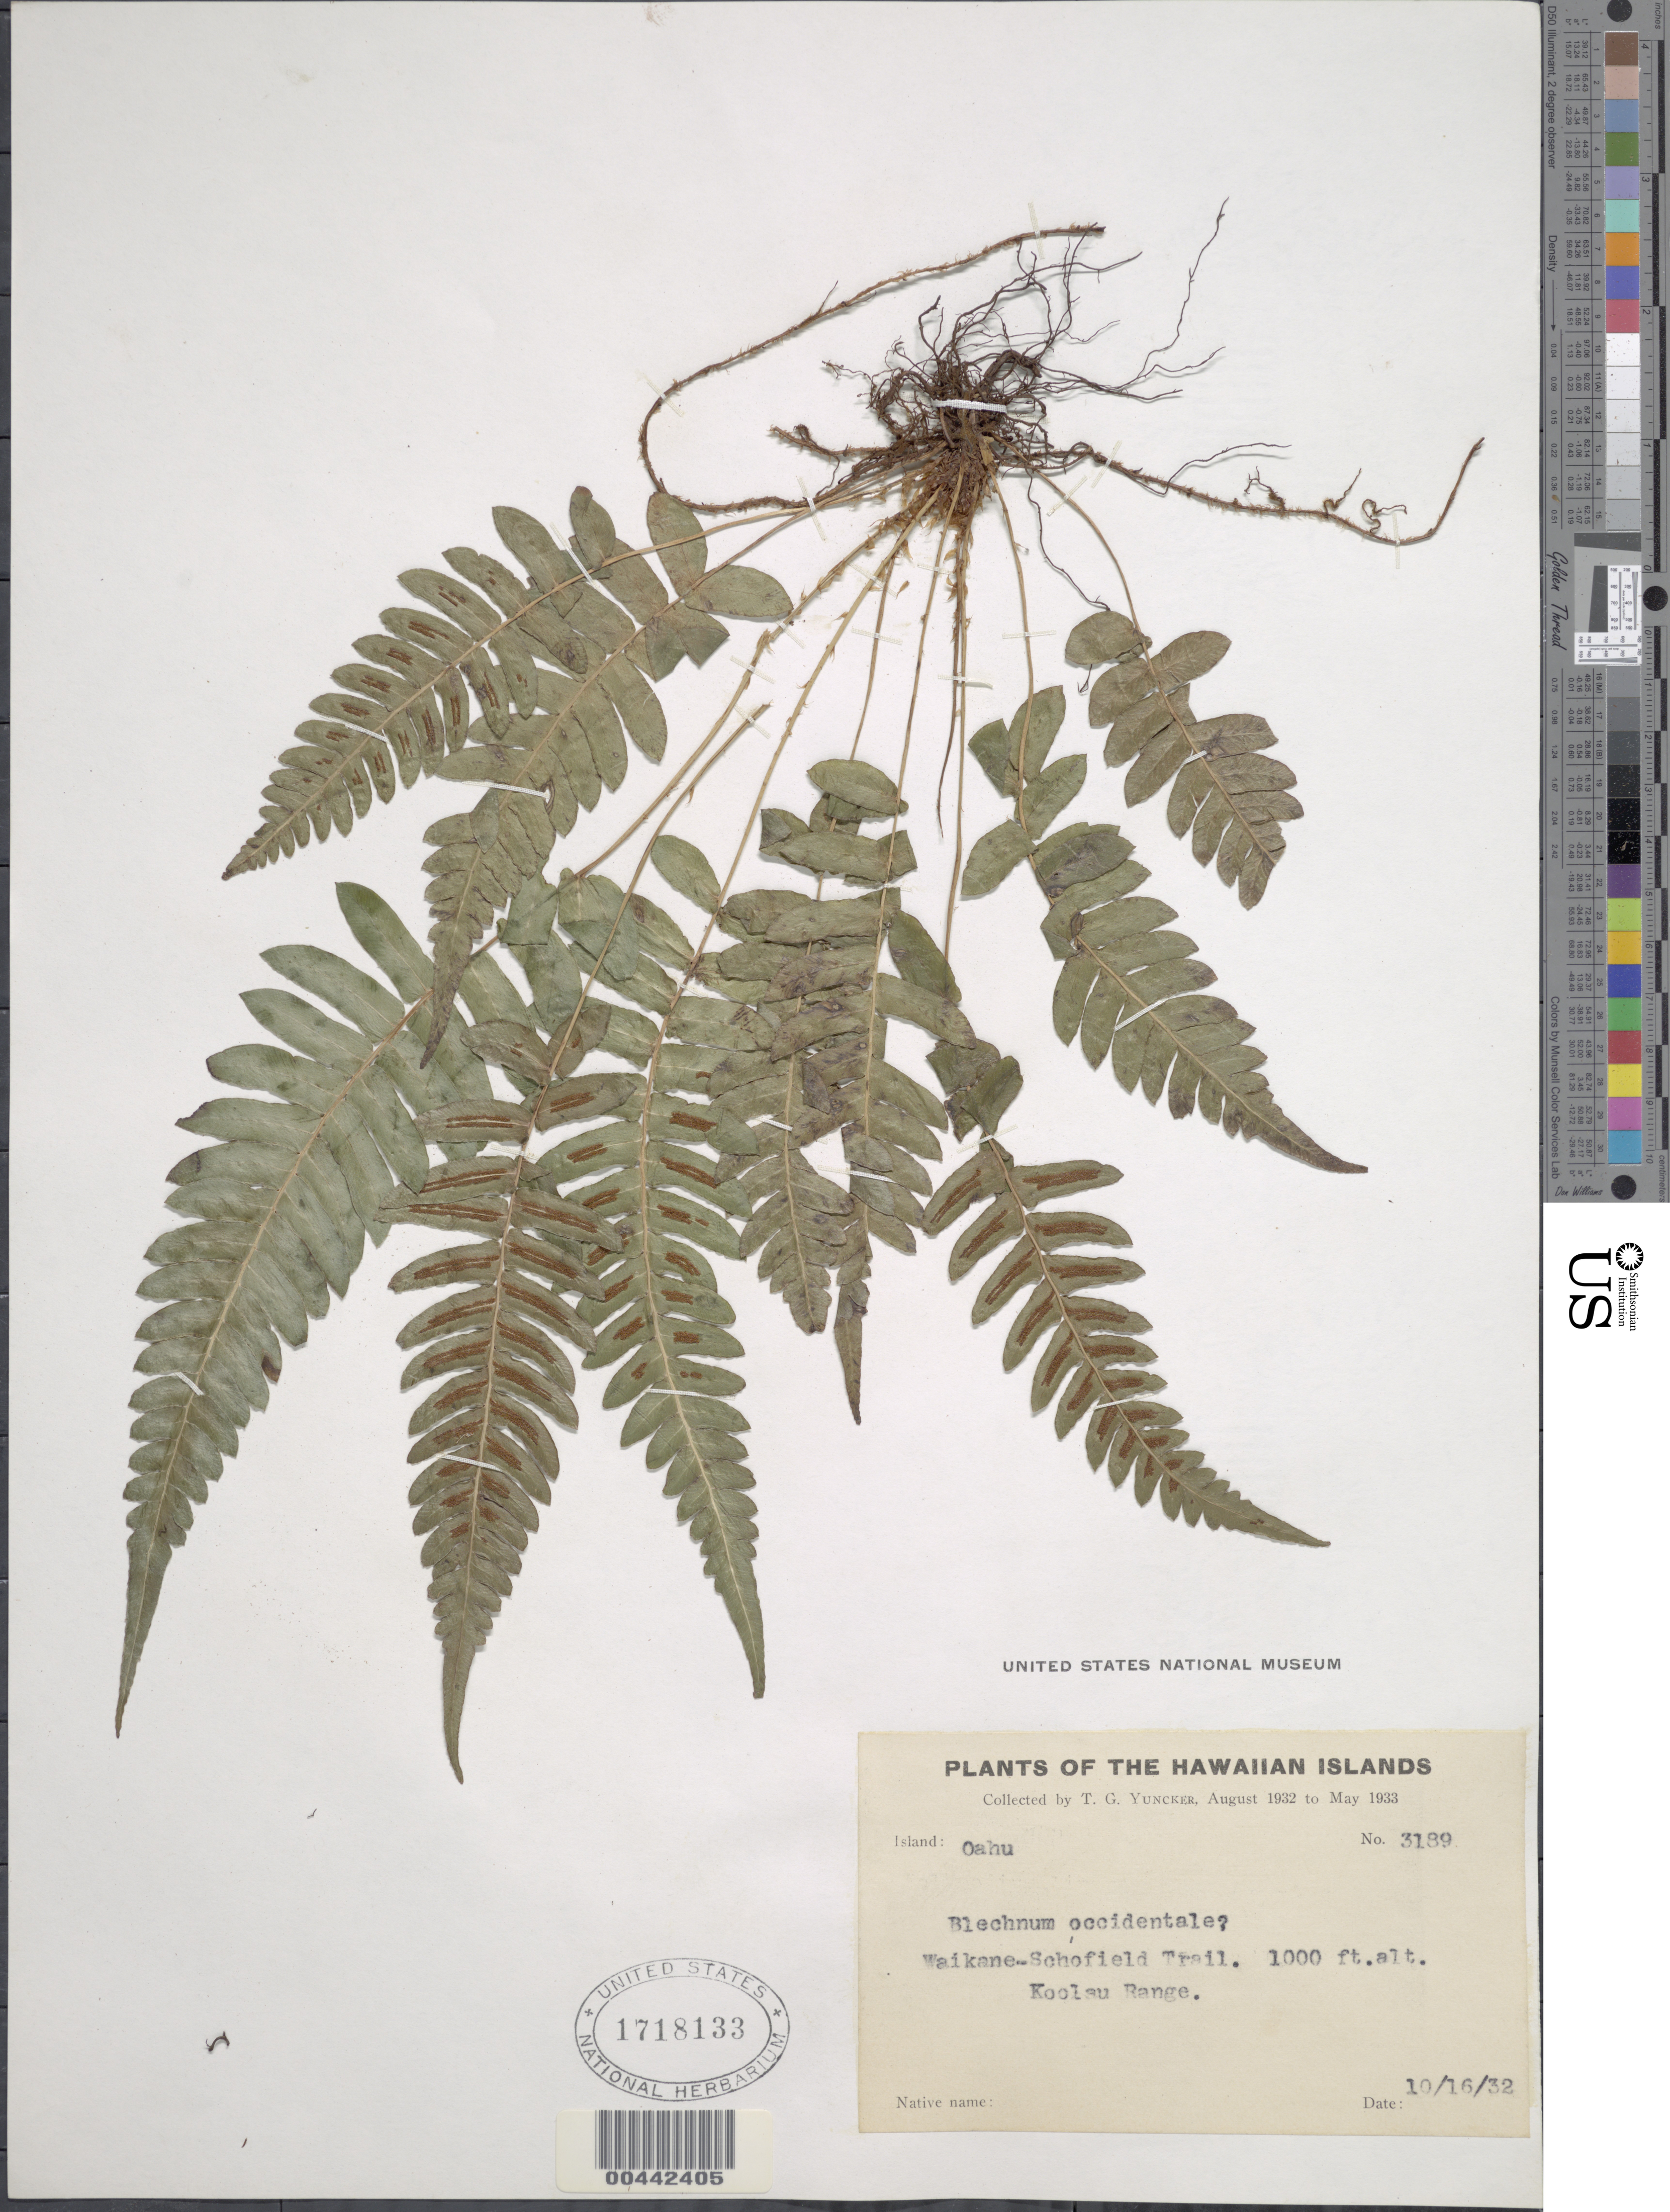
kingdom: Plantae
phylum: Tracheophyta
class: Polypodiopsida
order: Polypodiales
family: Blechnaceae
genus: Blechnum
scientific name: Blechnum appendiculatum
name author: Willd.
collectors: T. G. Yuncker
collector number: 3189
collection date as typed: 16 Oct 1932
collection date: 1932-10-16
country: United States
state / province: Hawaii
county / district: Honolulu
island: Oahu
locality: Waikane-Schofield Trail, Koolau Range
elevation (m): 305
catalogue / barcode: US 1718133